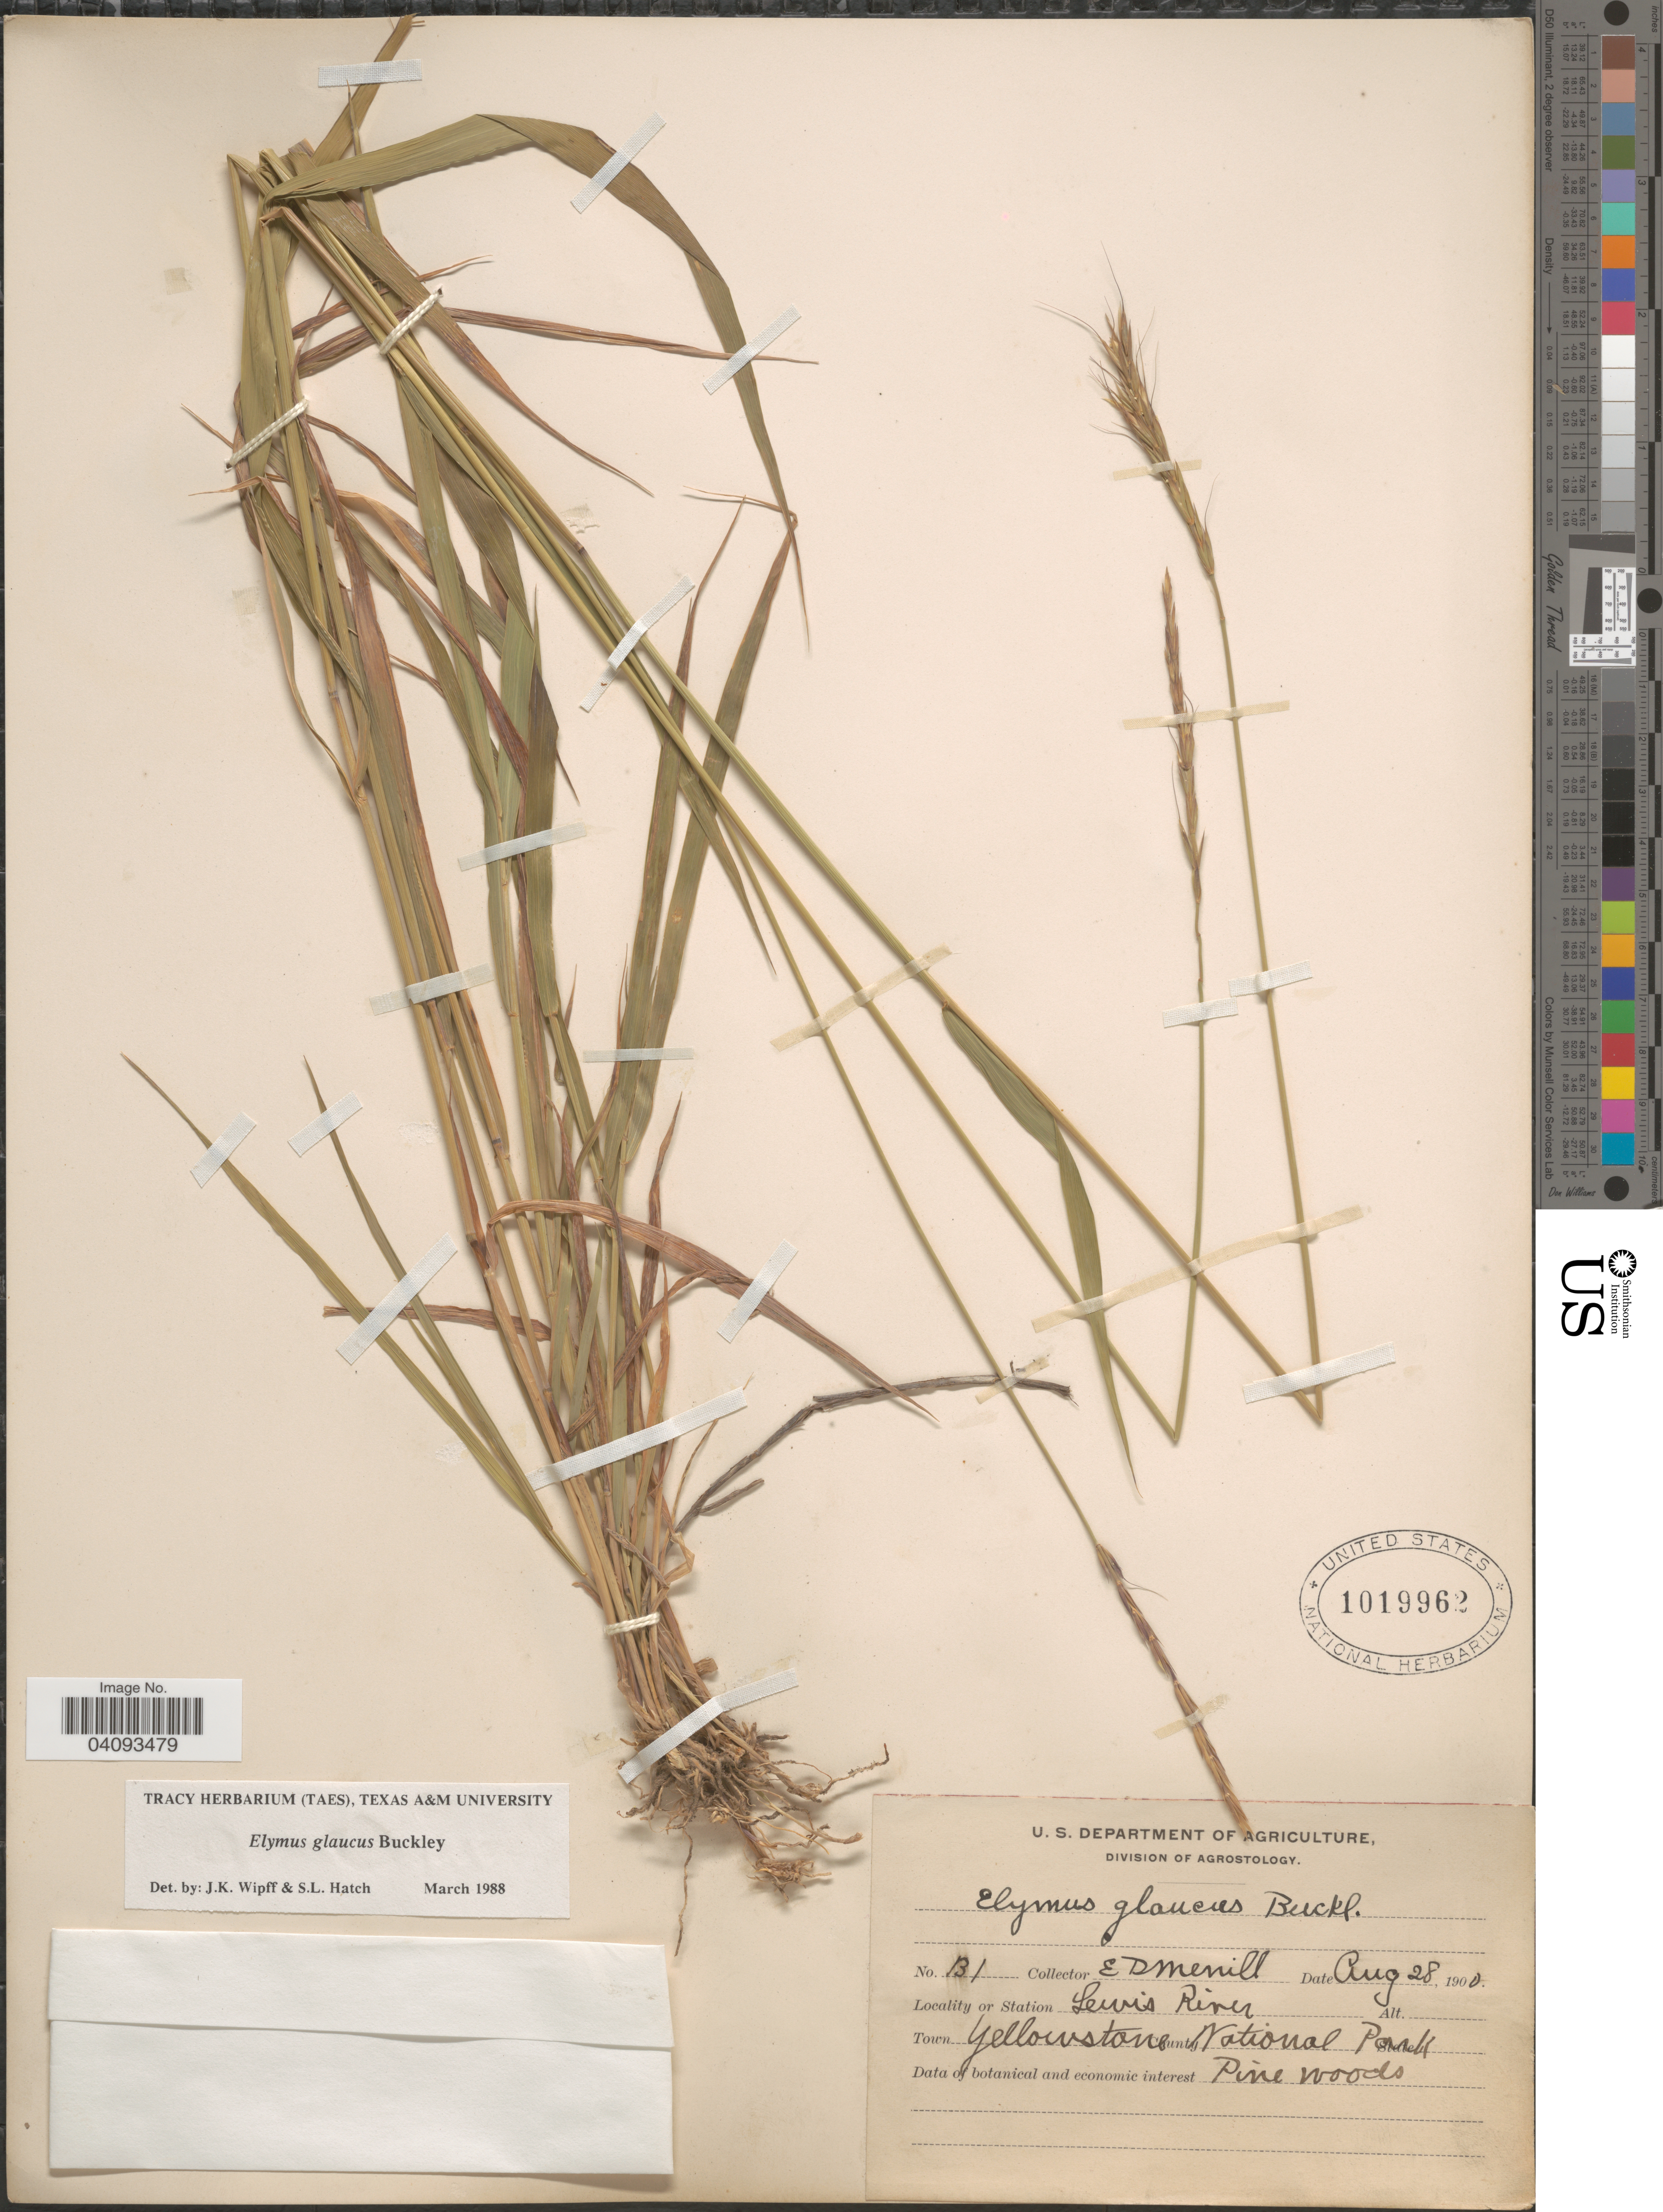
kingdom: Plantae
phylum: Tracheophyta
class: Liliopsida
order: Poales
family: Poaceae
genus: Elymus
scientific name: Elymus glaucus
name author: Buckley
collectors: E. D. Merrill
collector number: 131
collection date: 1900-08-28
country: United States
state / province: Wyoming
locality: Lewis River. Town Yellowstone National Park.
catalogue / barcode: US 1019962